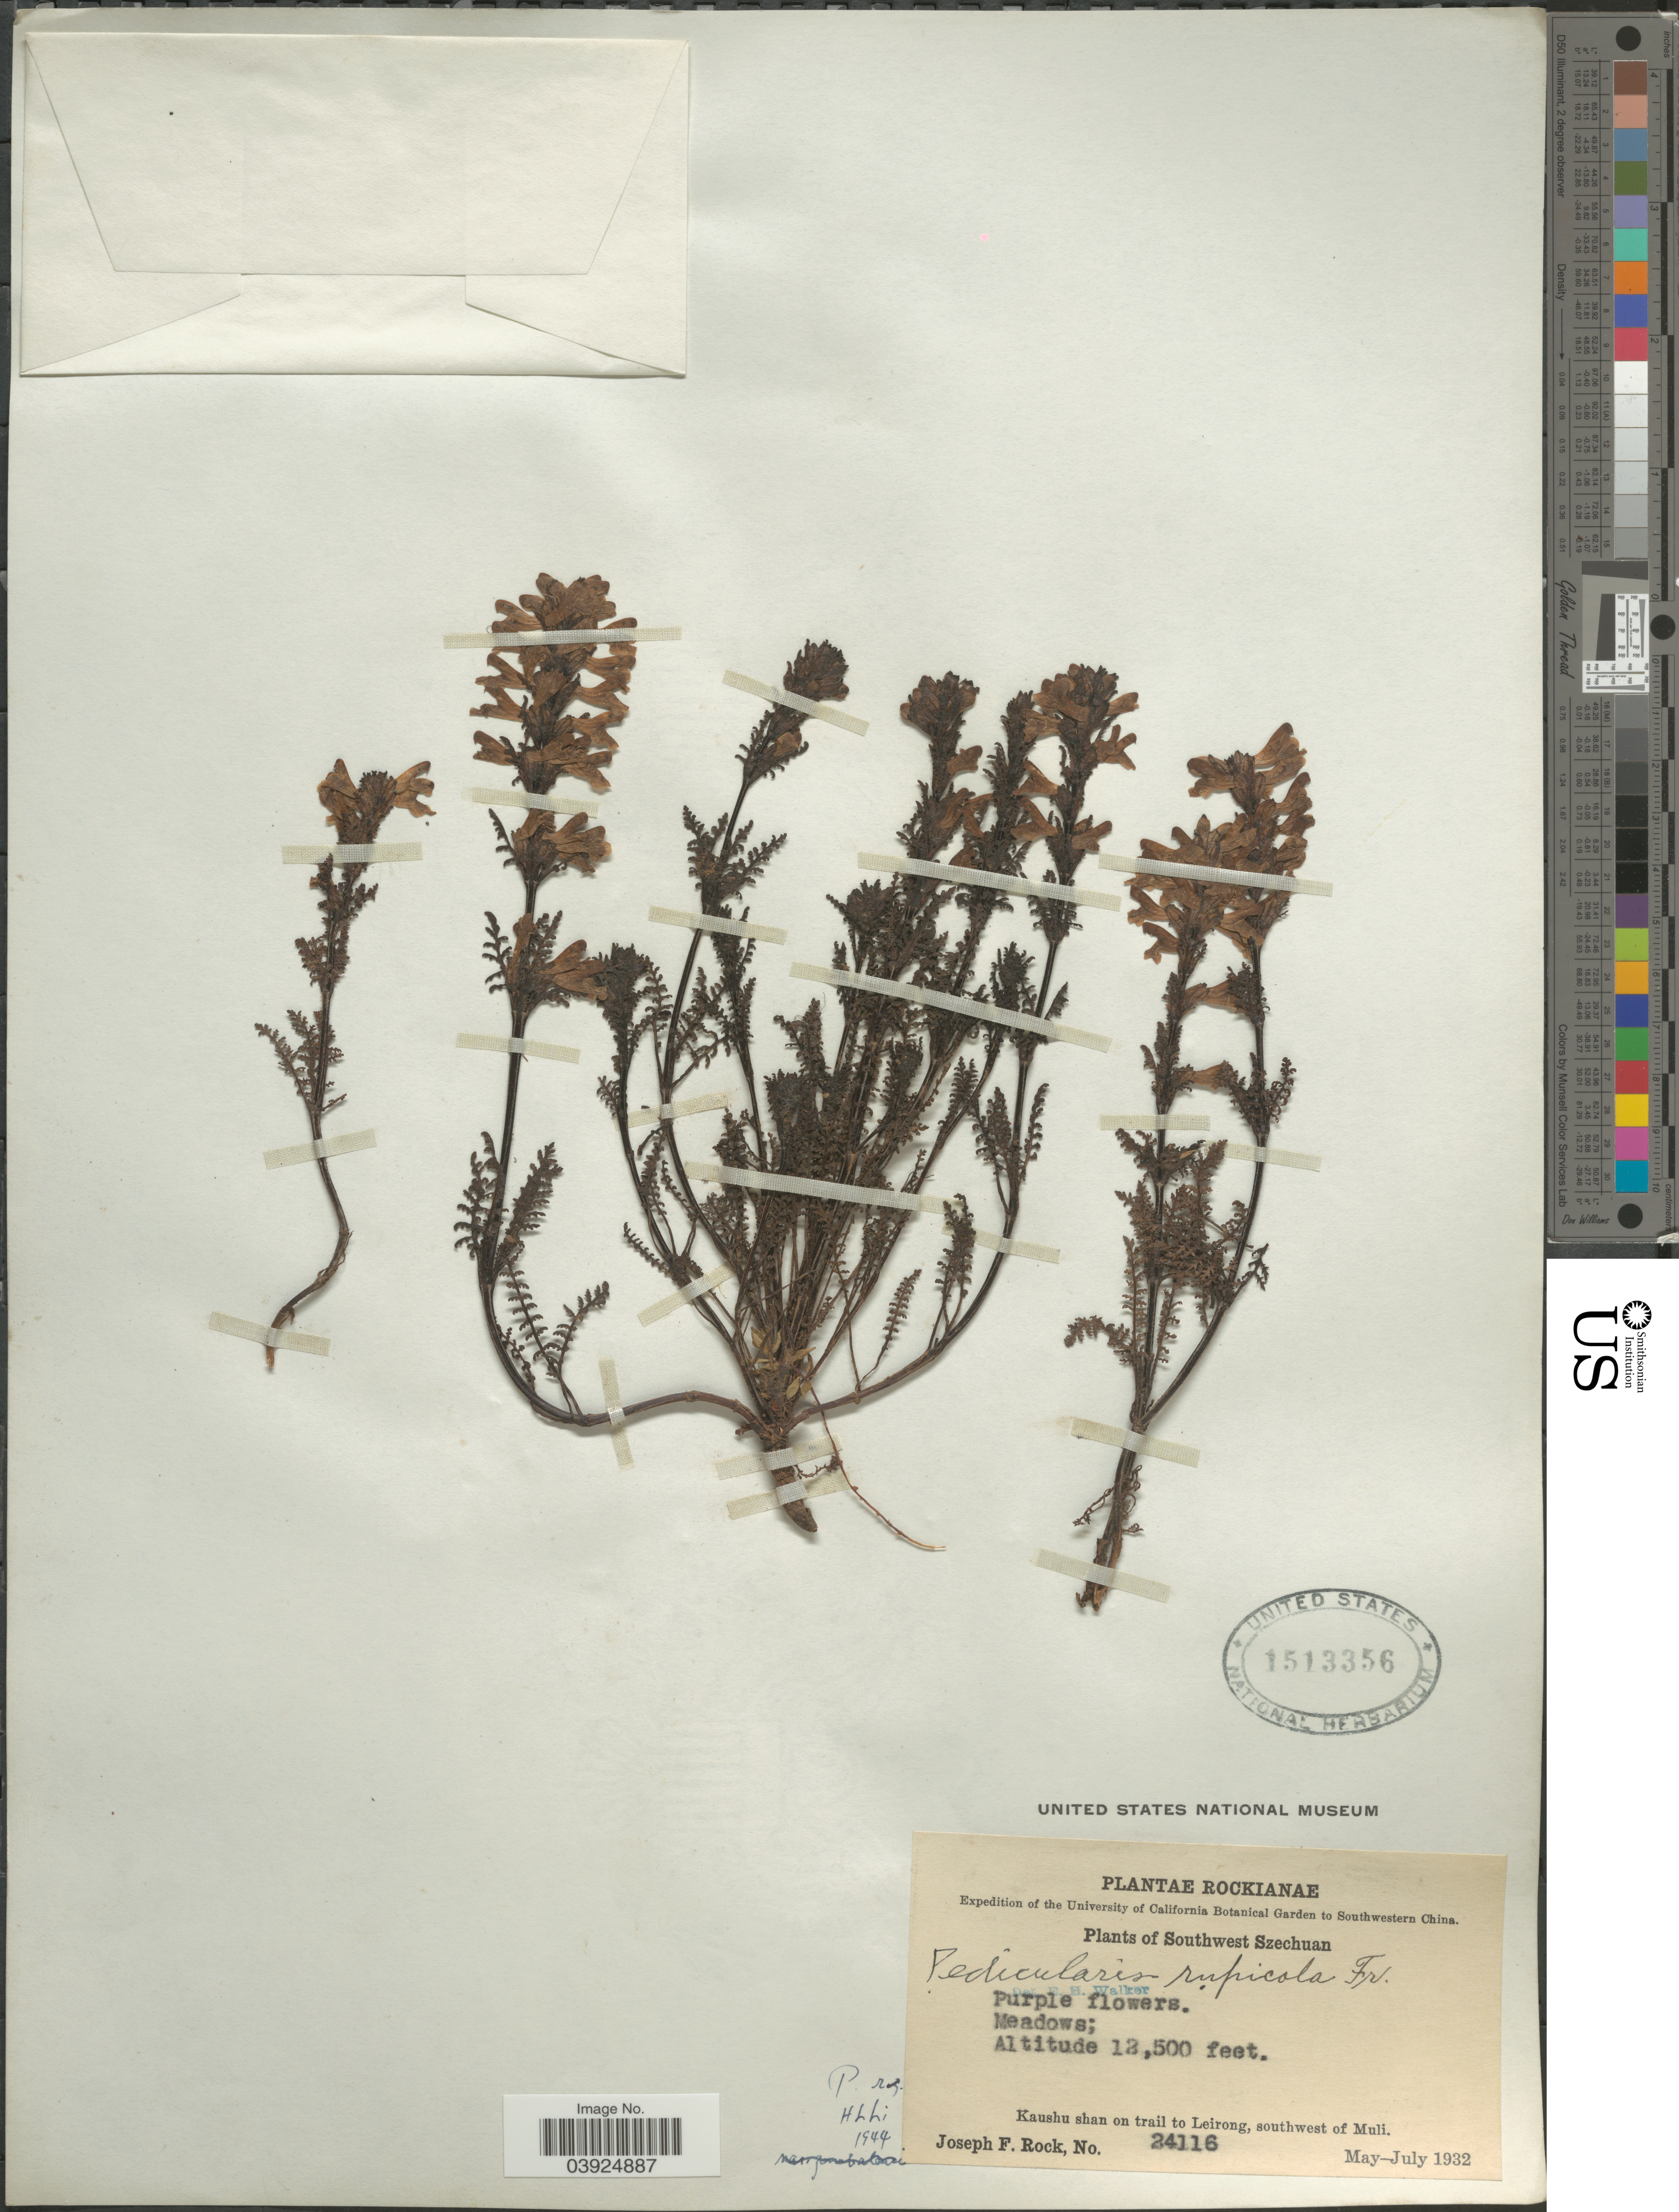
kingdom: Plantae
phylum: Tracheophyta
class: Magnoliopsida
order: Lamiales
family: Orobanchaceae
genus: Pedicularis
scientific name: Pedicularis rupicola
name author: Franch. ex Maxim.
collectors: J. F. Rock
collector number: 24116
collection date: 1932-05/1932-07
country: China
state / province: Sichuan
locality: Southwestern China. Southwest Szechuan. Kaushu shan on trail to Leirong, southwest of Muli.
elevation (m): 4115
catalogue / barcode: US 1513356